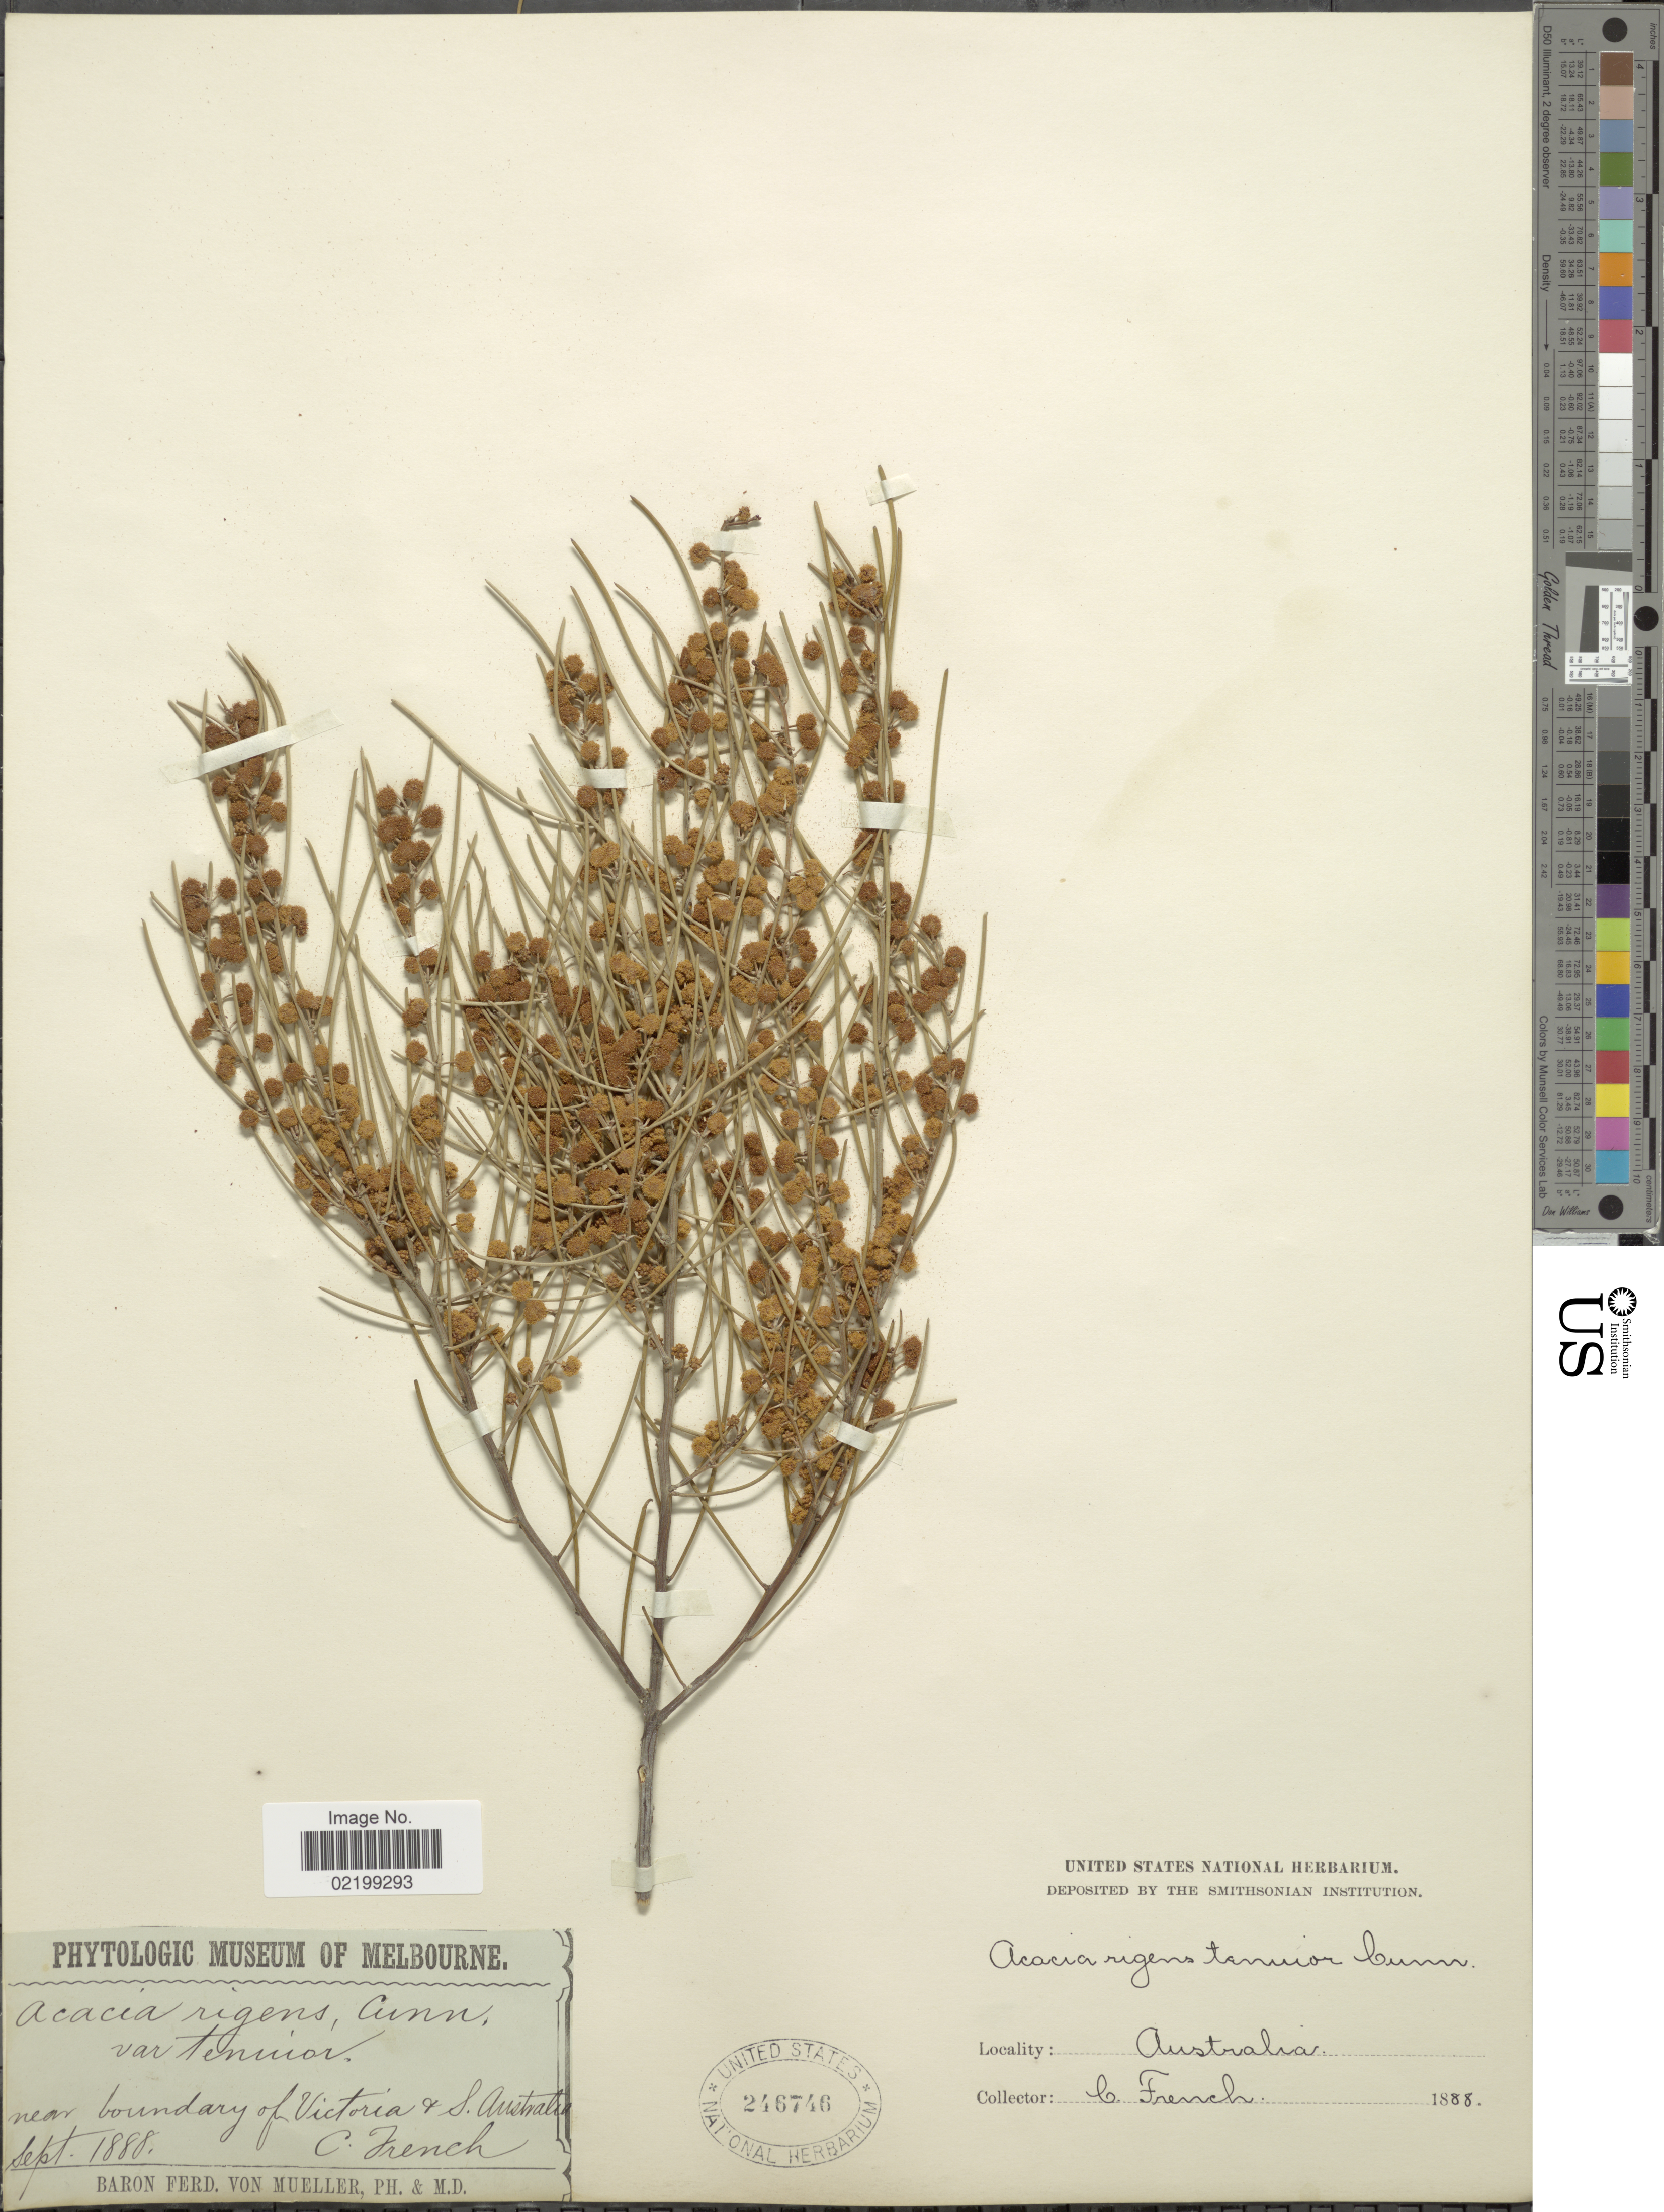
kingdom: Plantae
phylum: Tracheophyta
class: Magnoliopsida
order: Fabales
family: Fabaceae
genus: Acacia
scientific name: Acacia rigens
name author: G. Don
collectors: C. French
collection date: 1888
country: Australia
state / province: South Australia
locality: Near boundary of Victoria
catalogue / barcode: US 246746